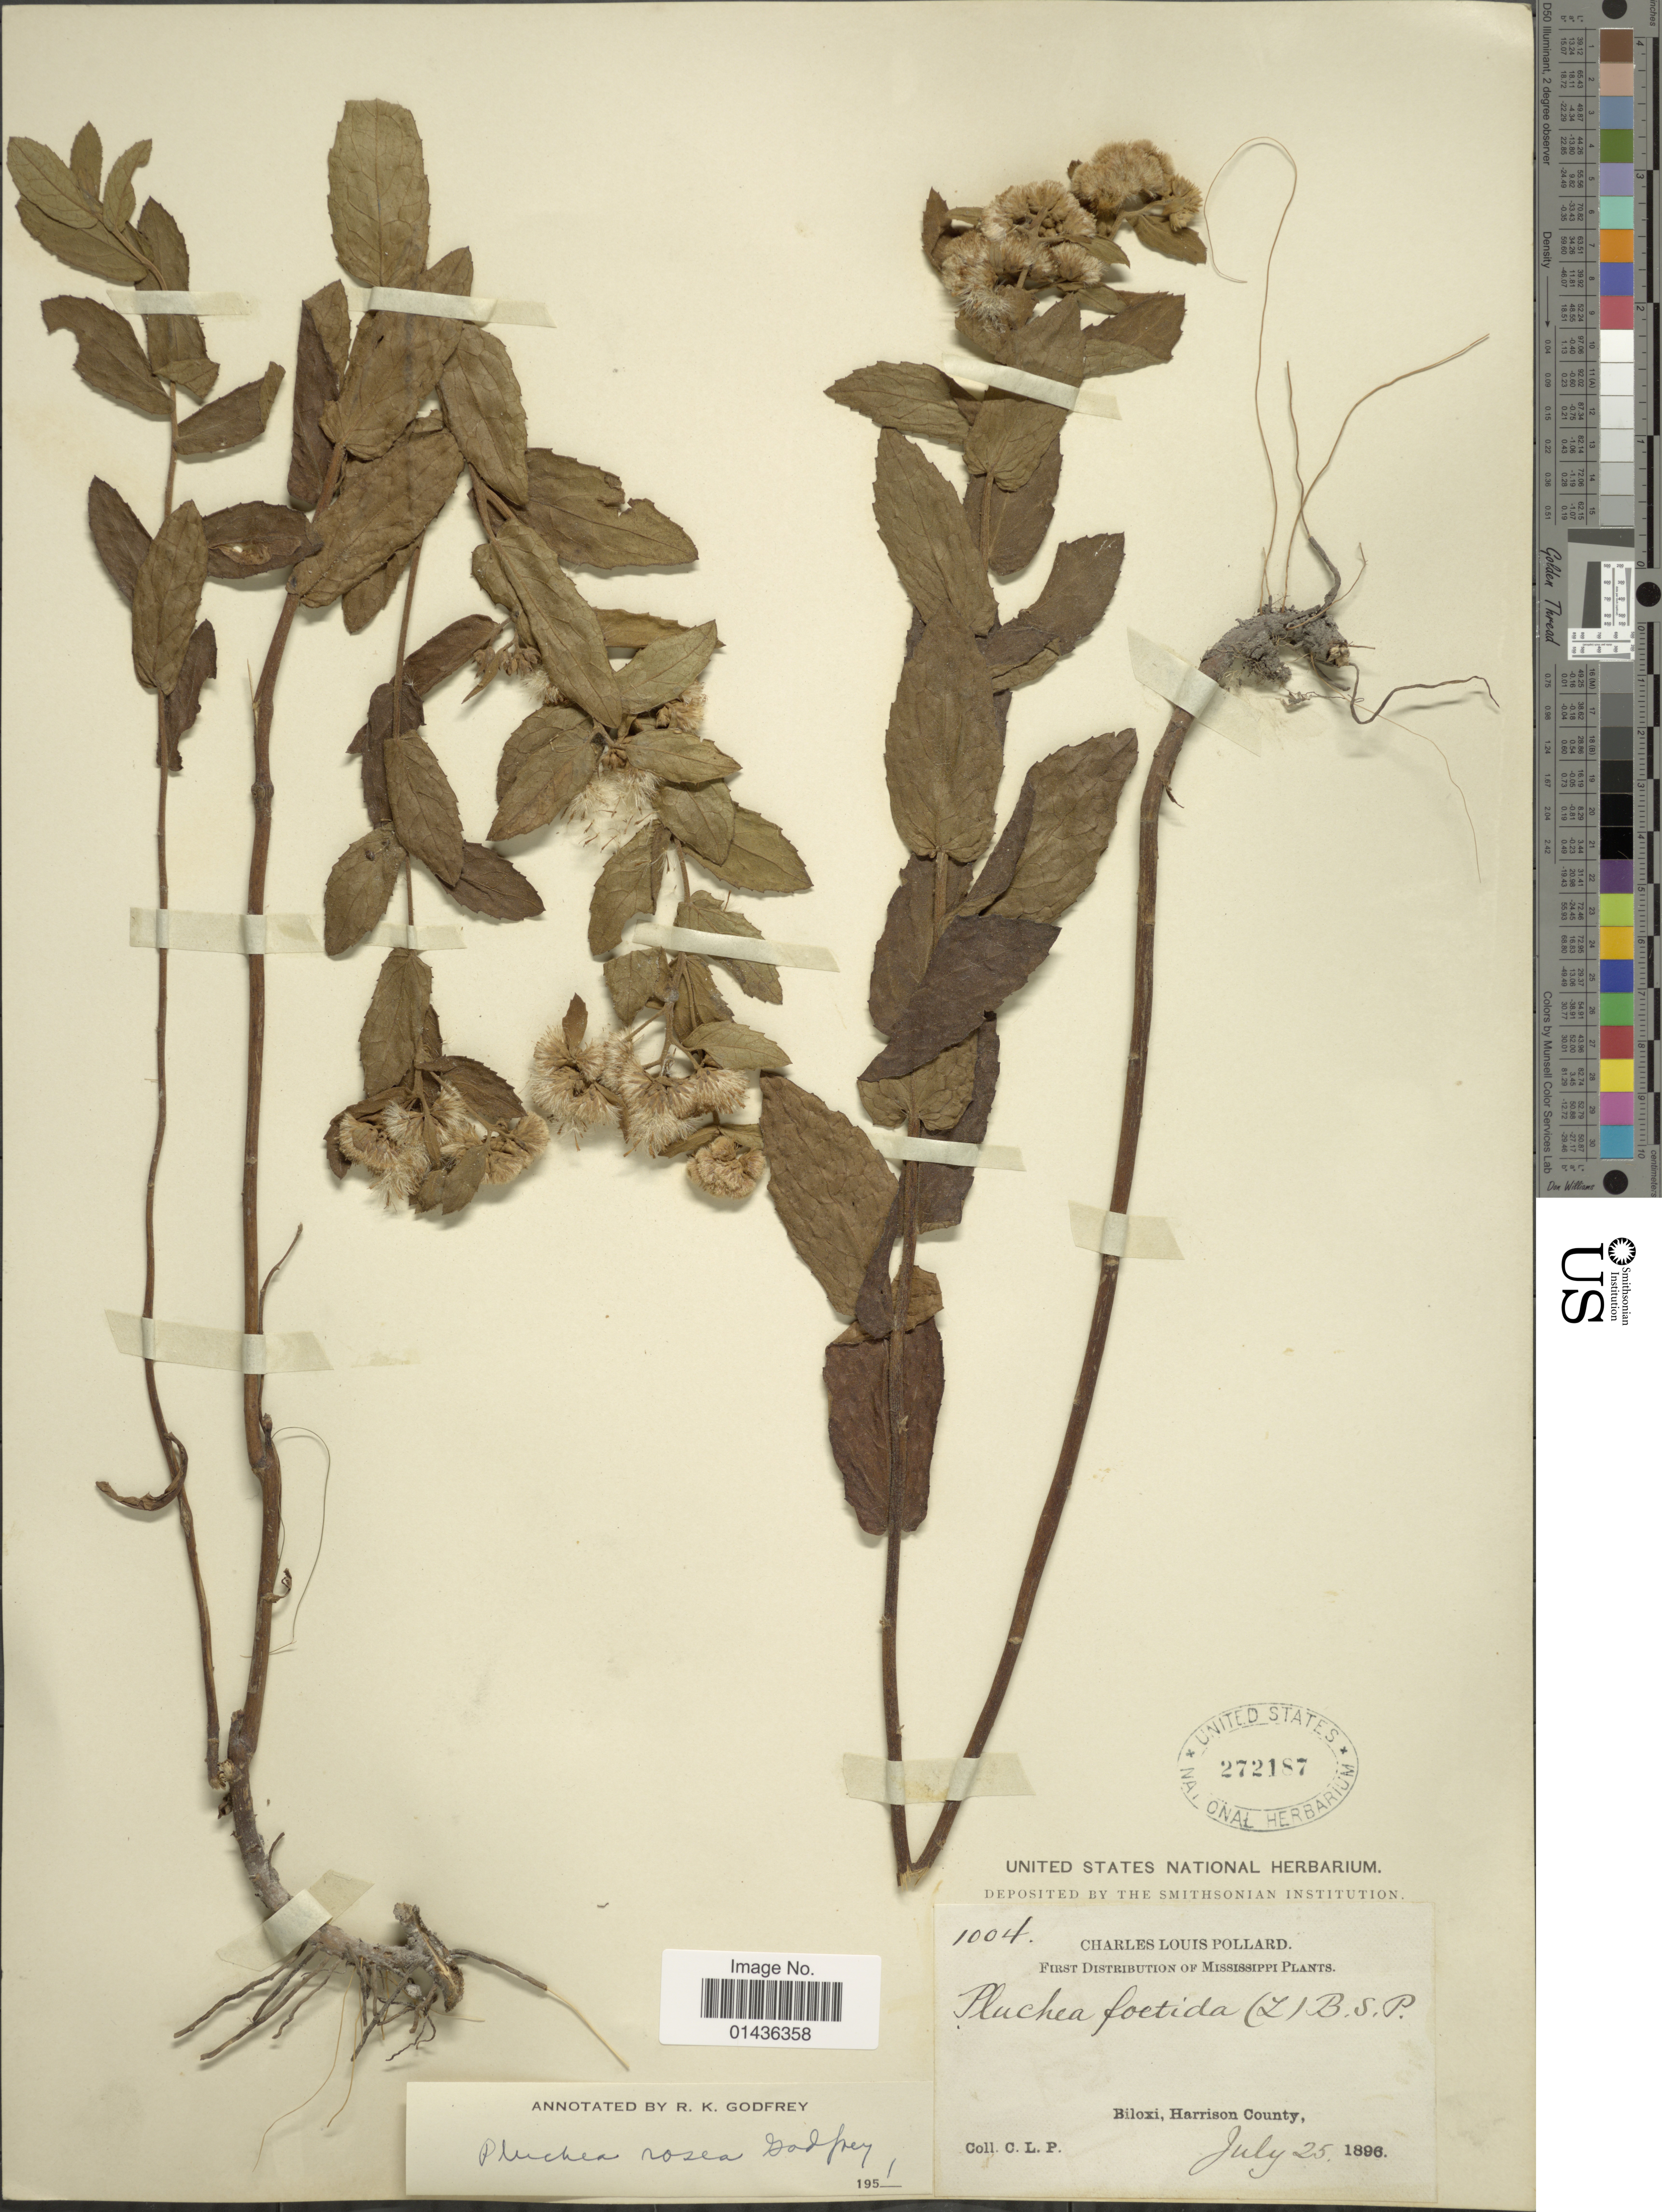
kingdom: Plantae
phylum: Tracheophyta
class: Magnoliopsida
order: Asterales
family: Asteraceae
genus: Pluchea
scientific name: Pluchea rosea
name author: R.K. Godfrey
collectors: C. L. Pollard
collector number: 1004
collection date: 1896-07-25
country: United States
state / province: Mississippi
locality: Biloxi, Harrison County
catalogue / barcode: US 272187